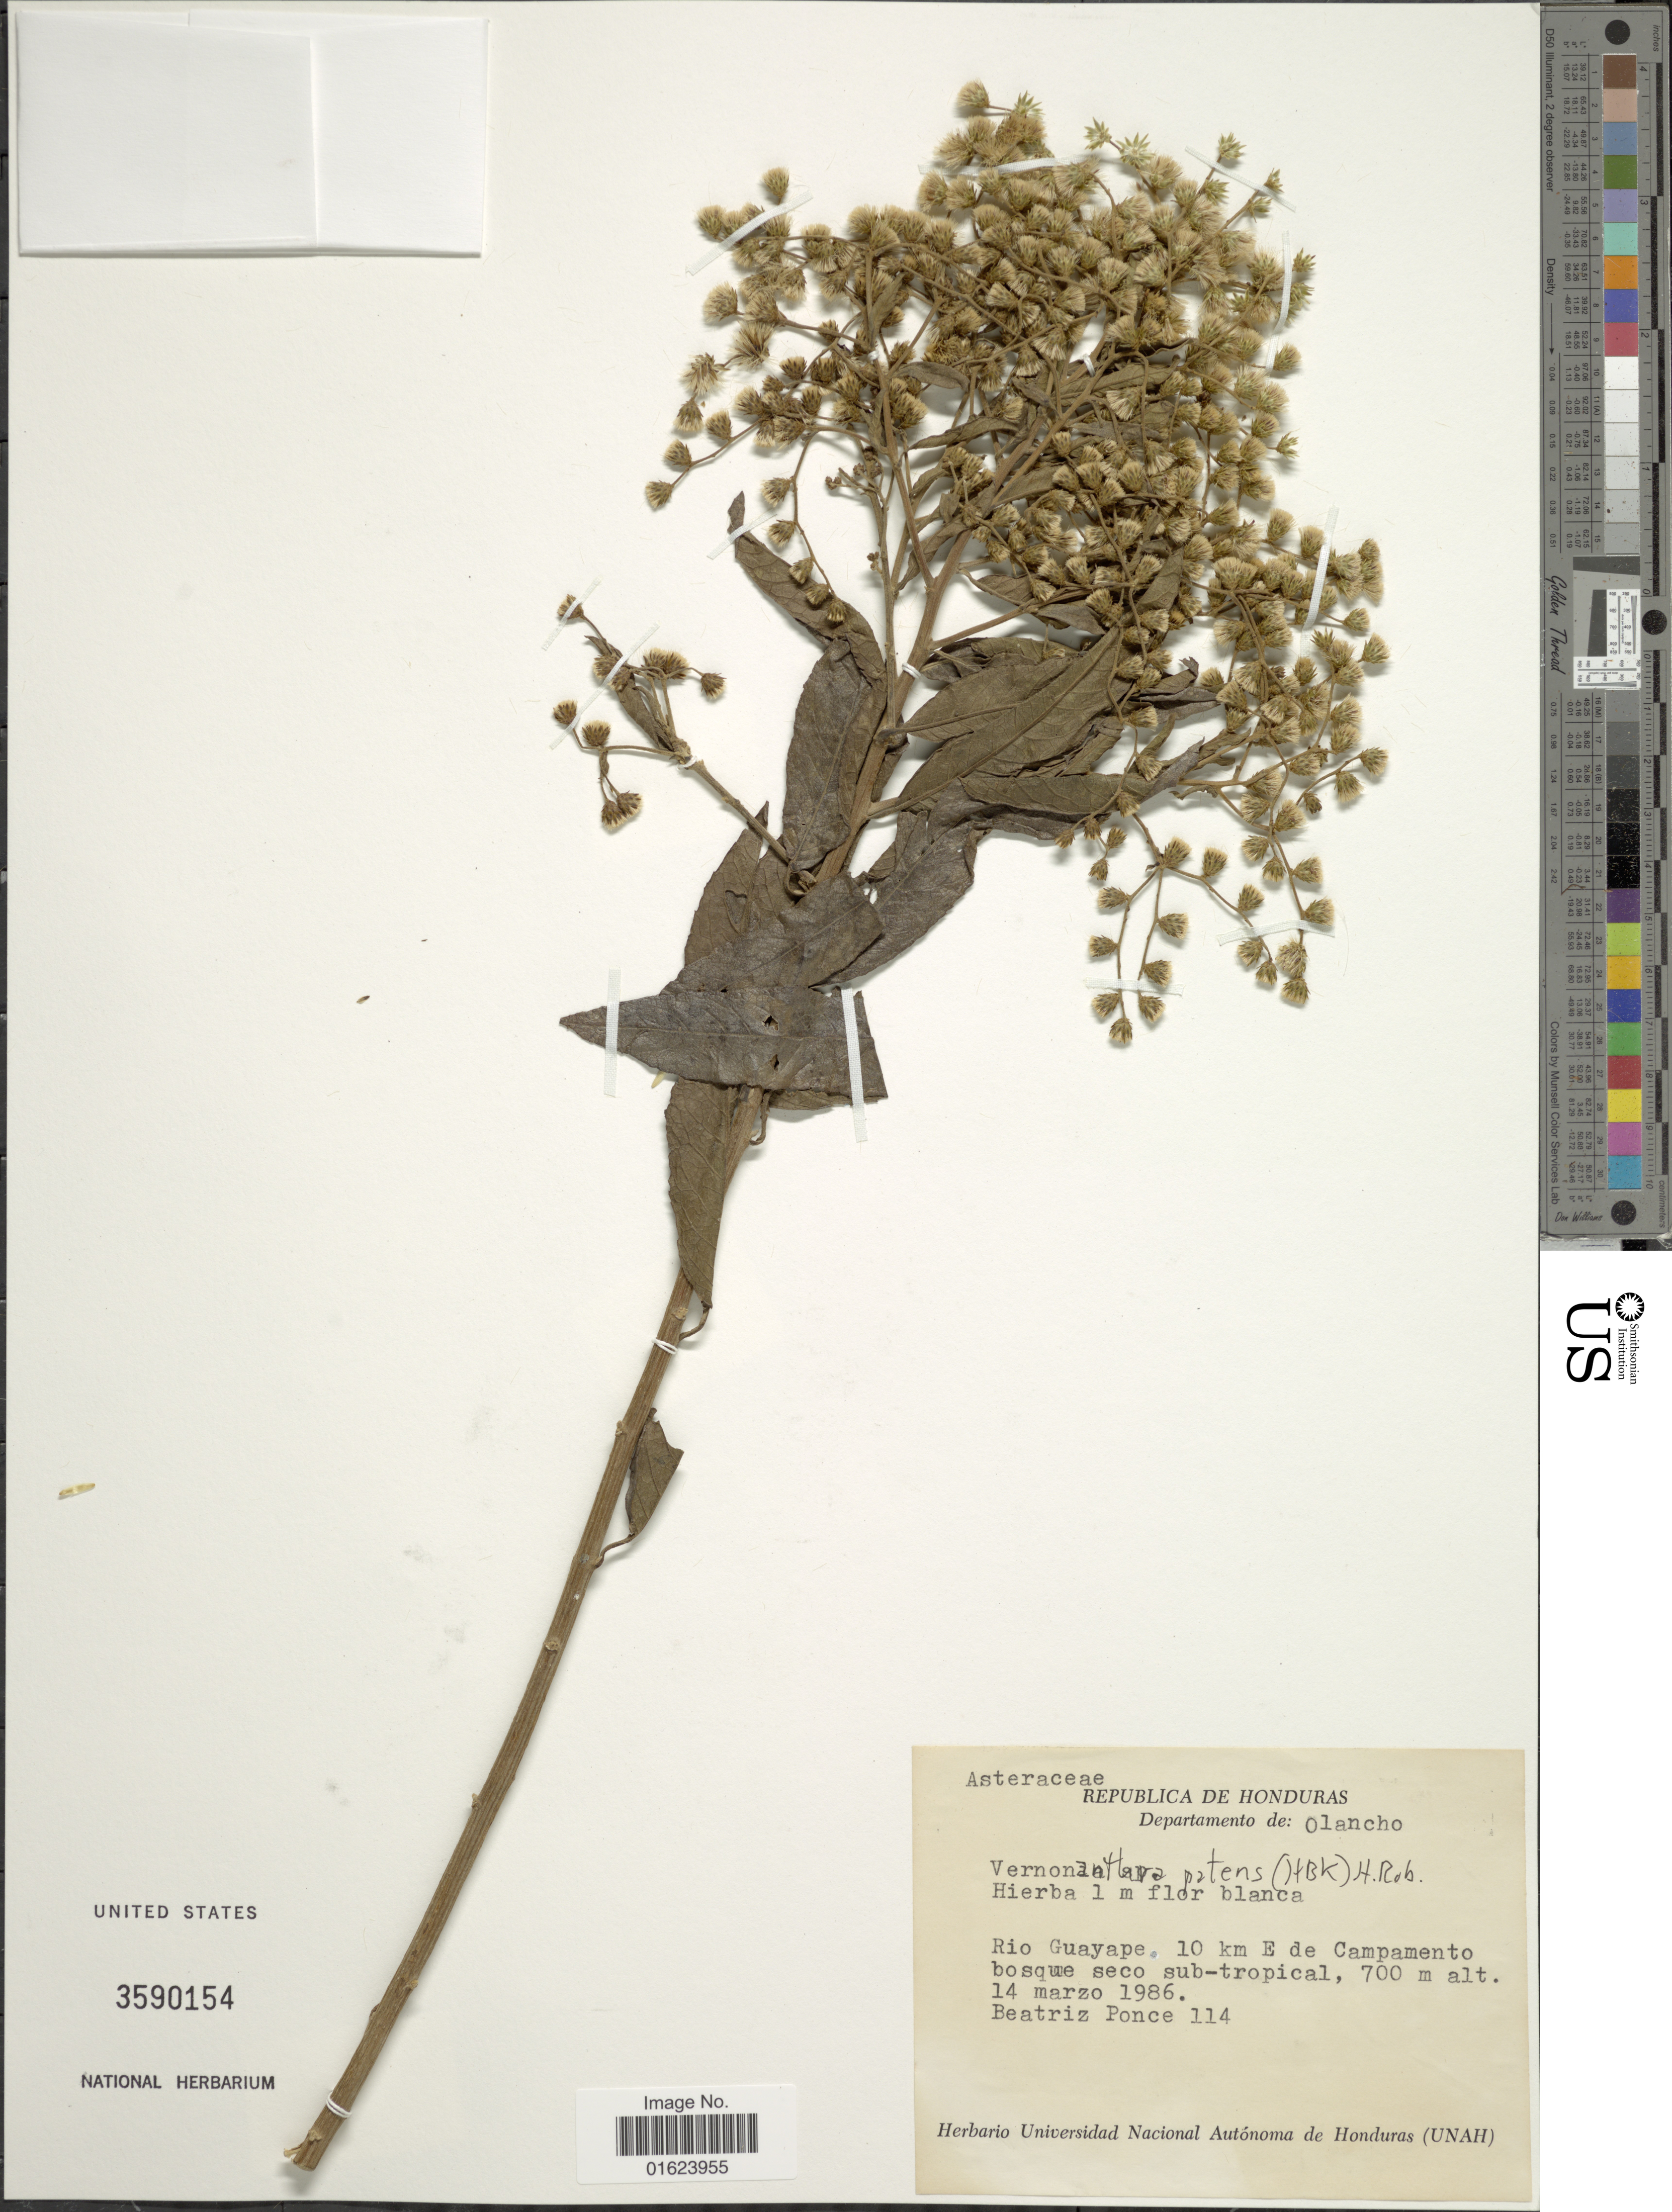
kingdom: Plantae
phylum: Tracheophyta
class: Magnoliopsida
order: Asterales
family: Asteraceae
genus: Vernonanthura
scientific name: Vernonanthura patens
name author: (Kunth) H. Rob.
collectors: B. Ponce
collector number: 114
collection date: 1986-03-14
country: Honduras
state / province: Olancho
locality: Departamento de: Olancho. Rio Guayape, 10 km E de Campamento bosque seco-troical. Republica de Honduras.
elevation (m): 700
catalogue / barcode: US 3590154